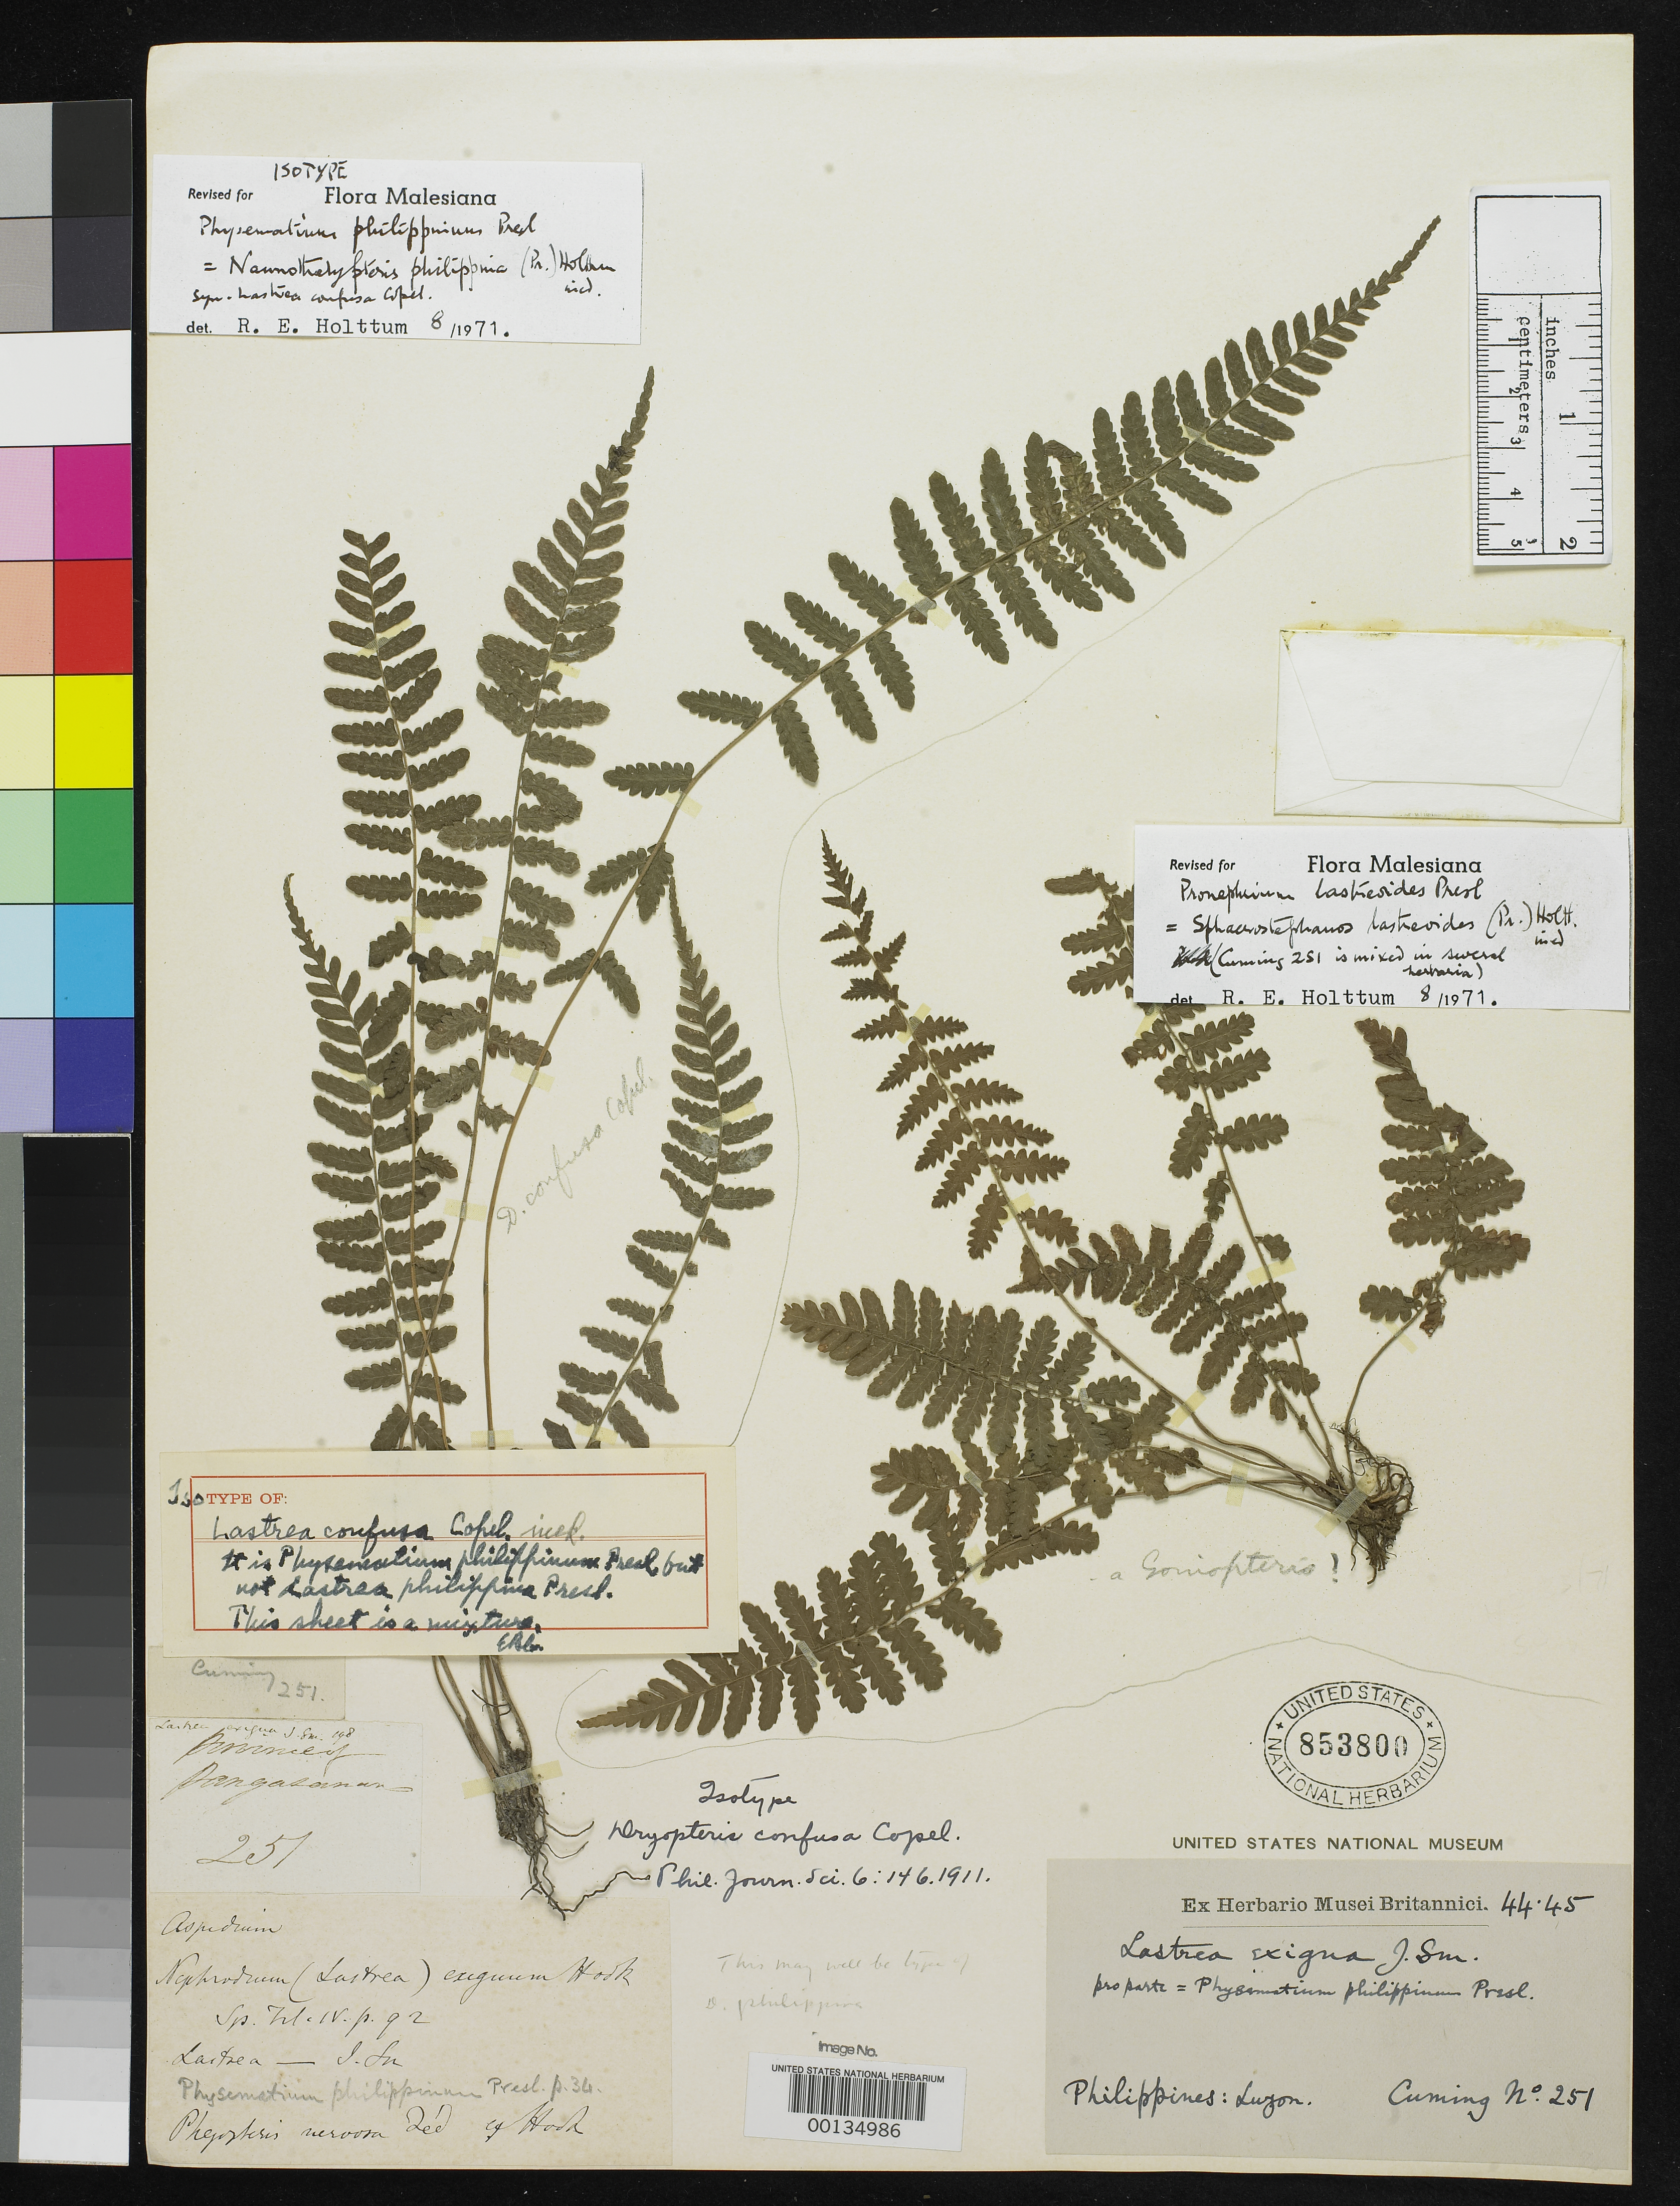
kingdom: Plantae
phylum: Tracheophyta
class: Polypodiopsida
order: Polypodiales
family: Dryopteridaceae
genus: Dryopteris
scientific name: Dryopteris confusa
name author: Copel.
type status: Isosyntype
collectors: H. Cuming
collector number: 251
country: Philippines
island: Luzon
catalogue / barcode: US 853800